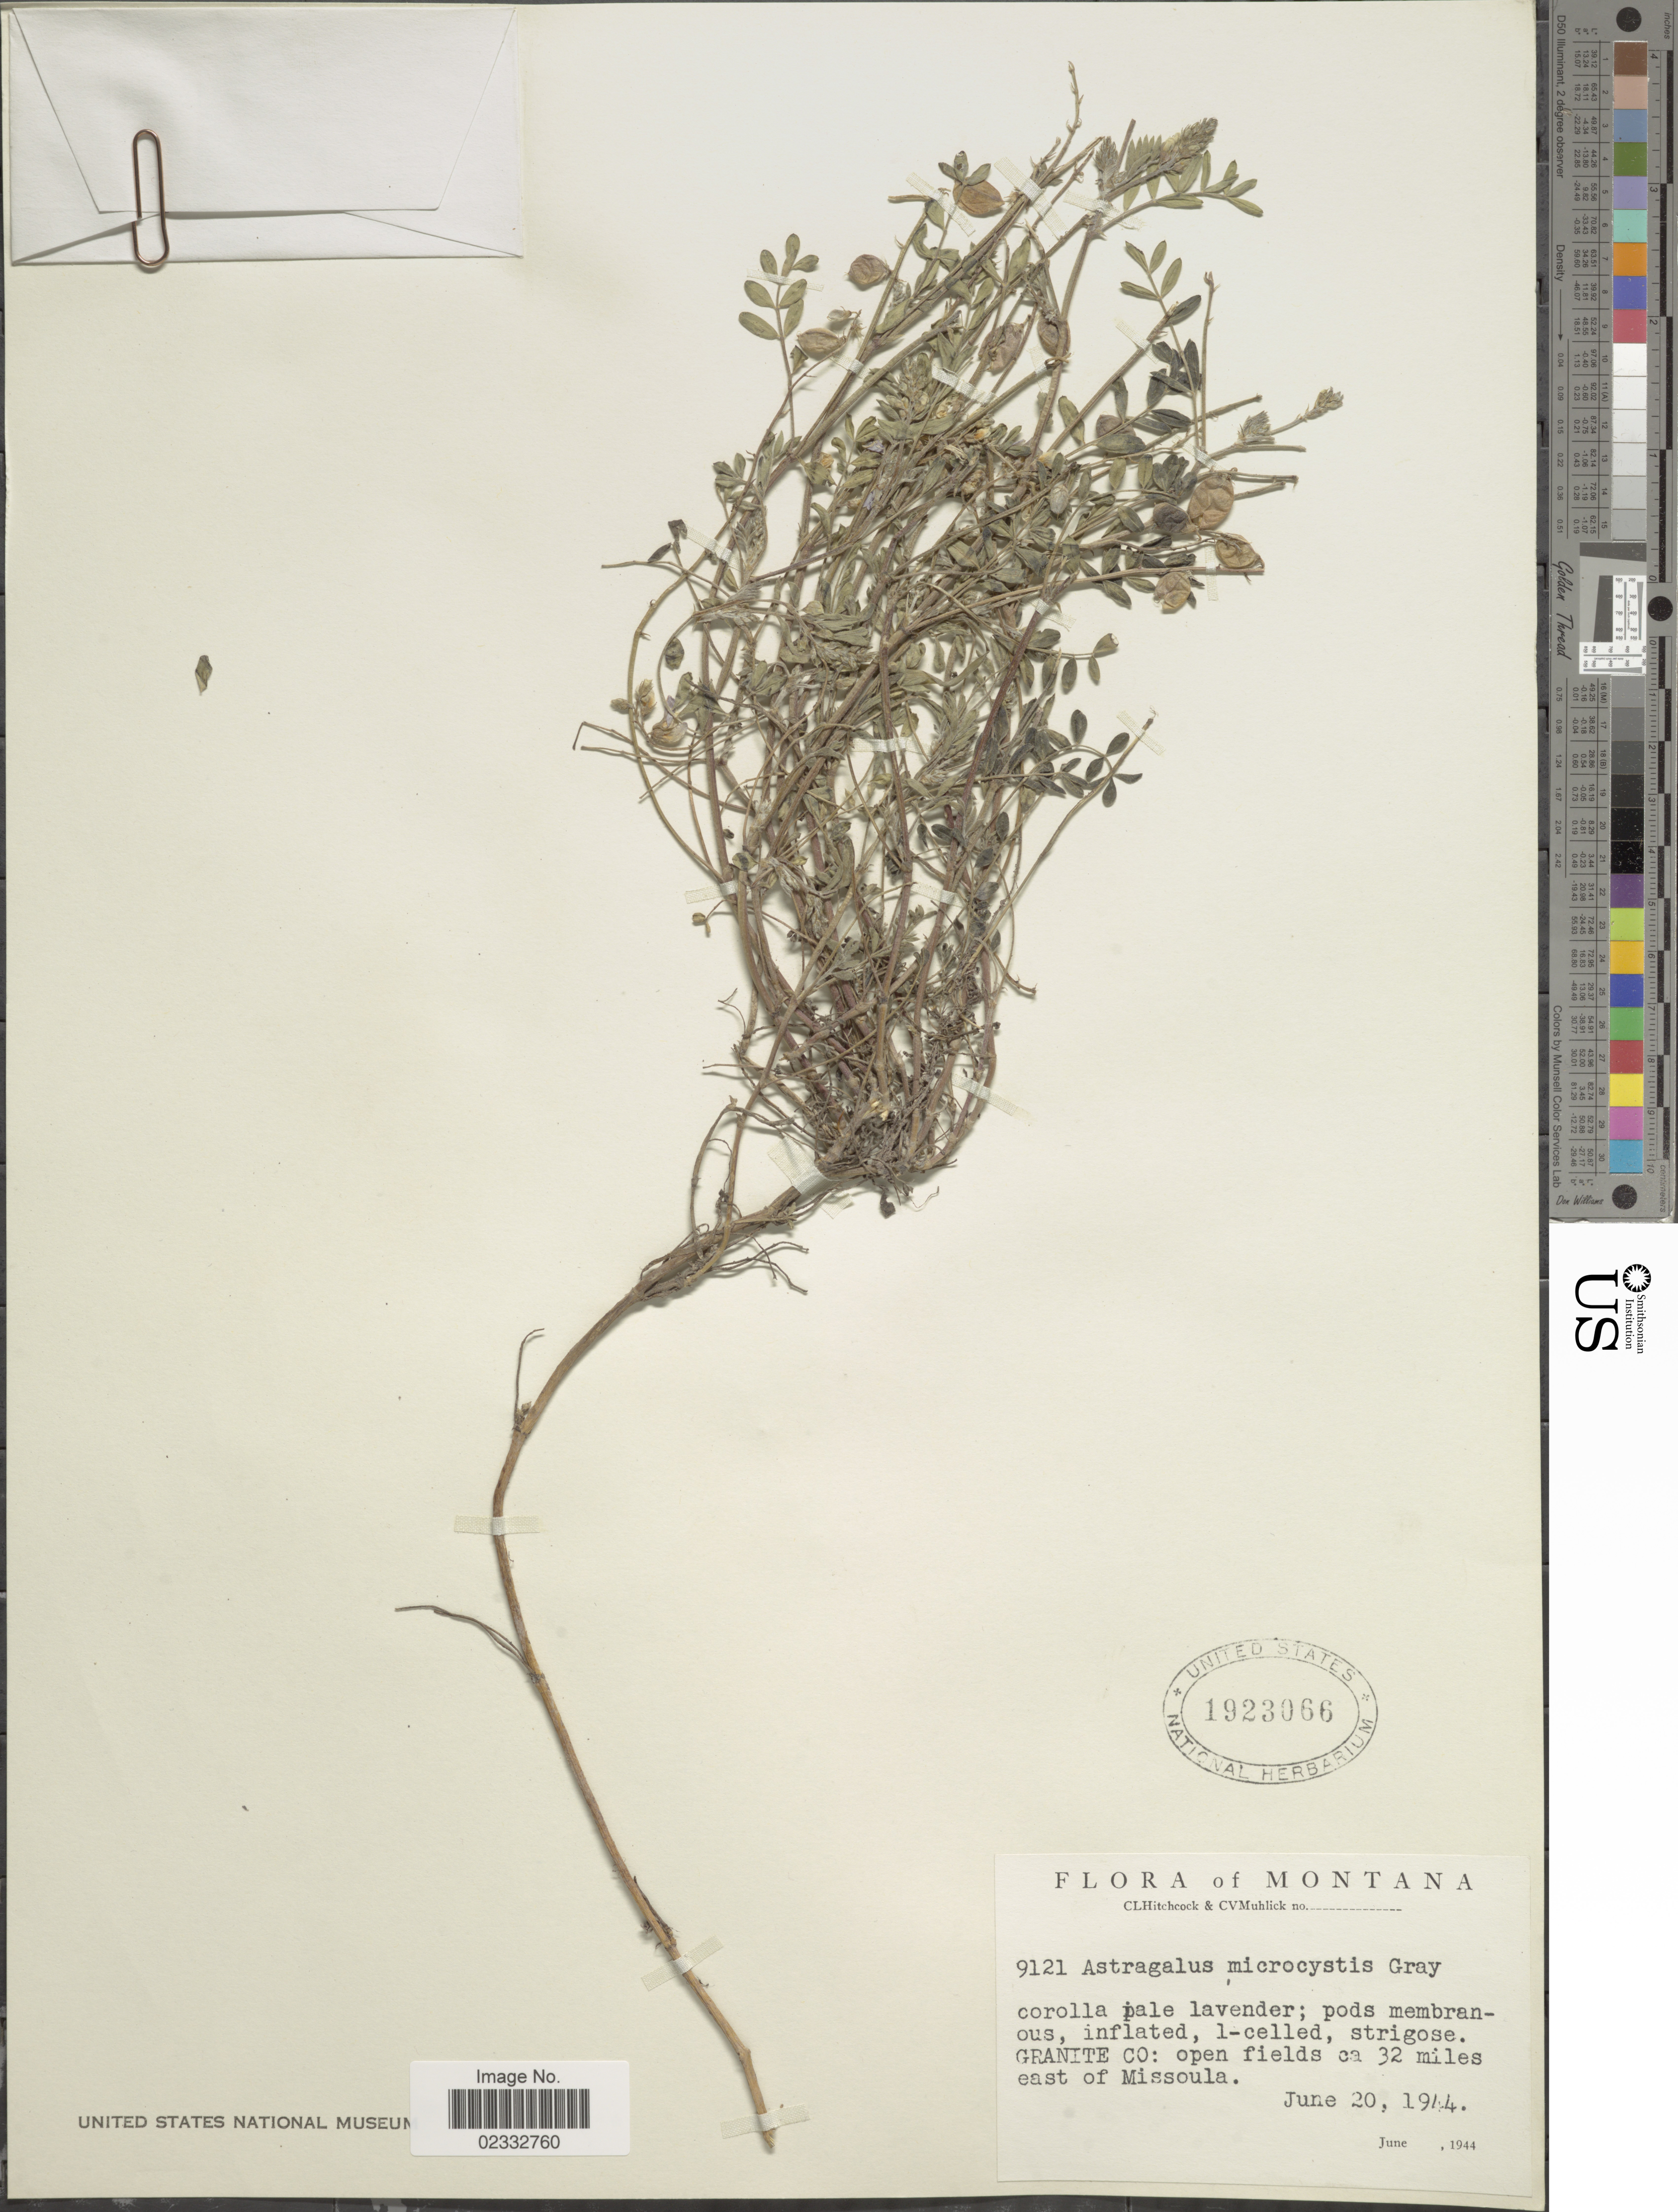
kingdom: Plantae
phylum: Tracheophyta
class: Magnoliopsida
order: Fabales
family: Fabaceae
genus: Astragalus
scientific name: Astragalus microcystis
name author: A. Gray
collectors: C. L. Hitchcock & C. V. Muhlick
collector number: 9121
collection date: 1944-06-20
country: United States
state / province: Montana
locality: Granite Co: open fields ca 32 miles east of Missoula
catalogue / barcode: US 1923066